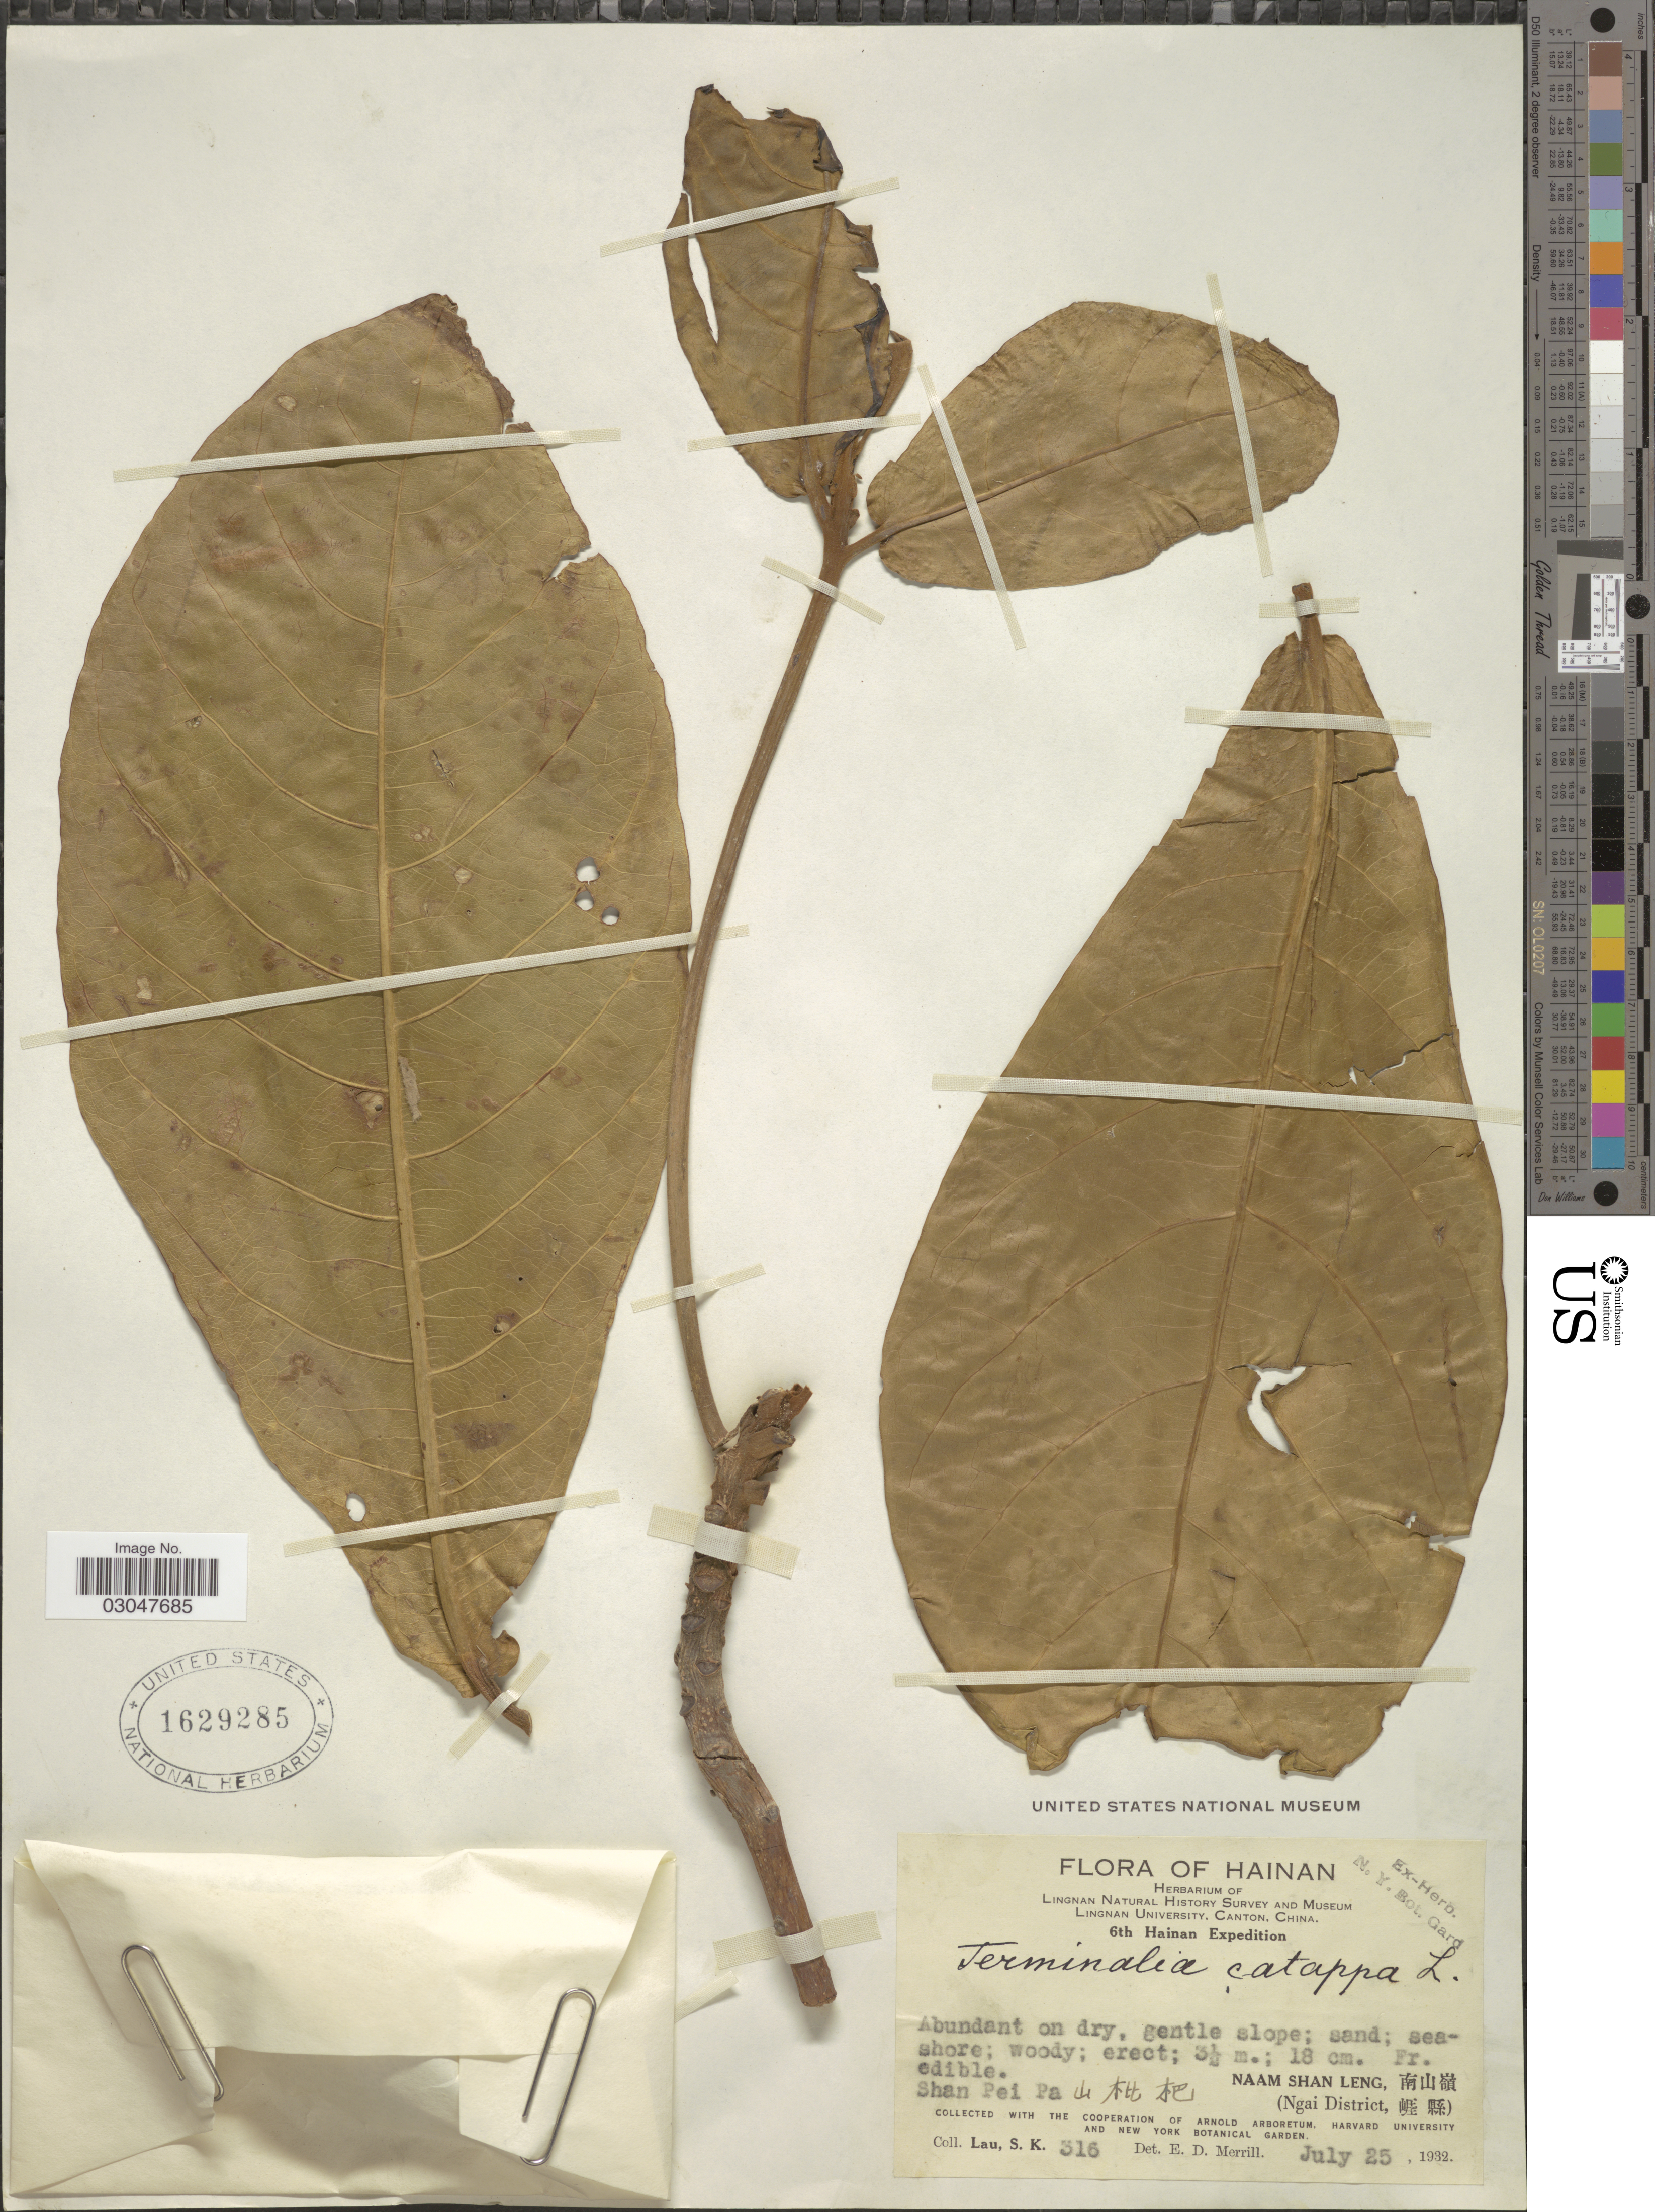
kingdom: Plantae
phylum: Tracheophyta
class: Magnoliopsida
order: Myrtales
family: Combretaceae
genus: Terminalia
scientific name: Terminalia catappa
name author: L.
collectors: S. K. Lau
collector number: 316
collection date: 1932-07-25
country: China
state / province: Hainan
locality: Shan Pei Pa. Naam Shan Leng (Ngai District).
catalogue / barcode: US 1629285